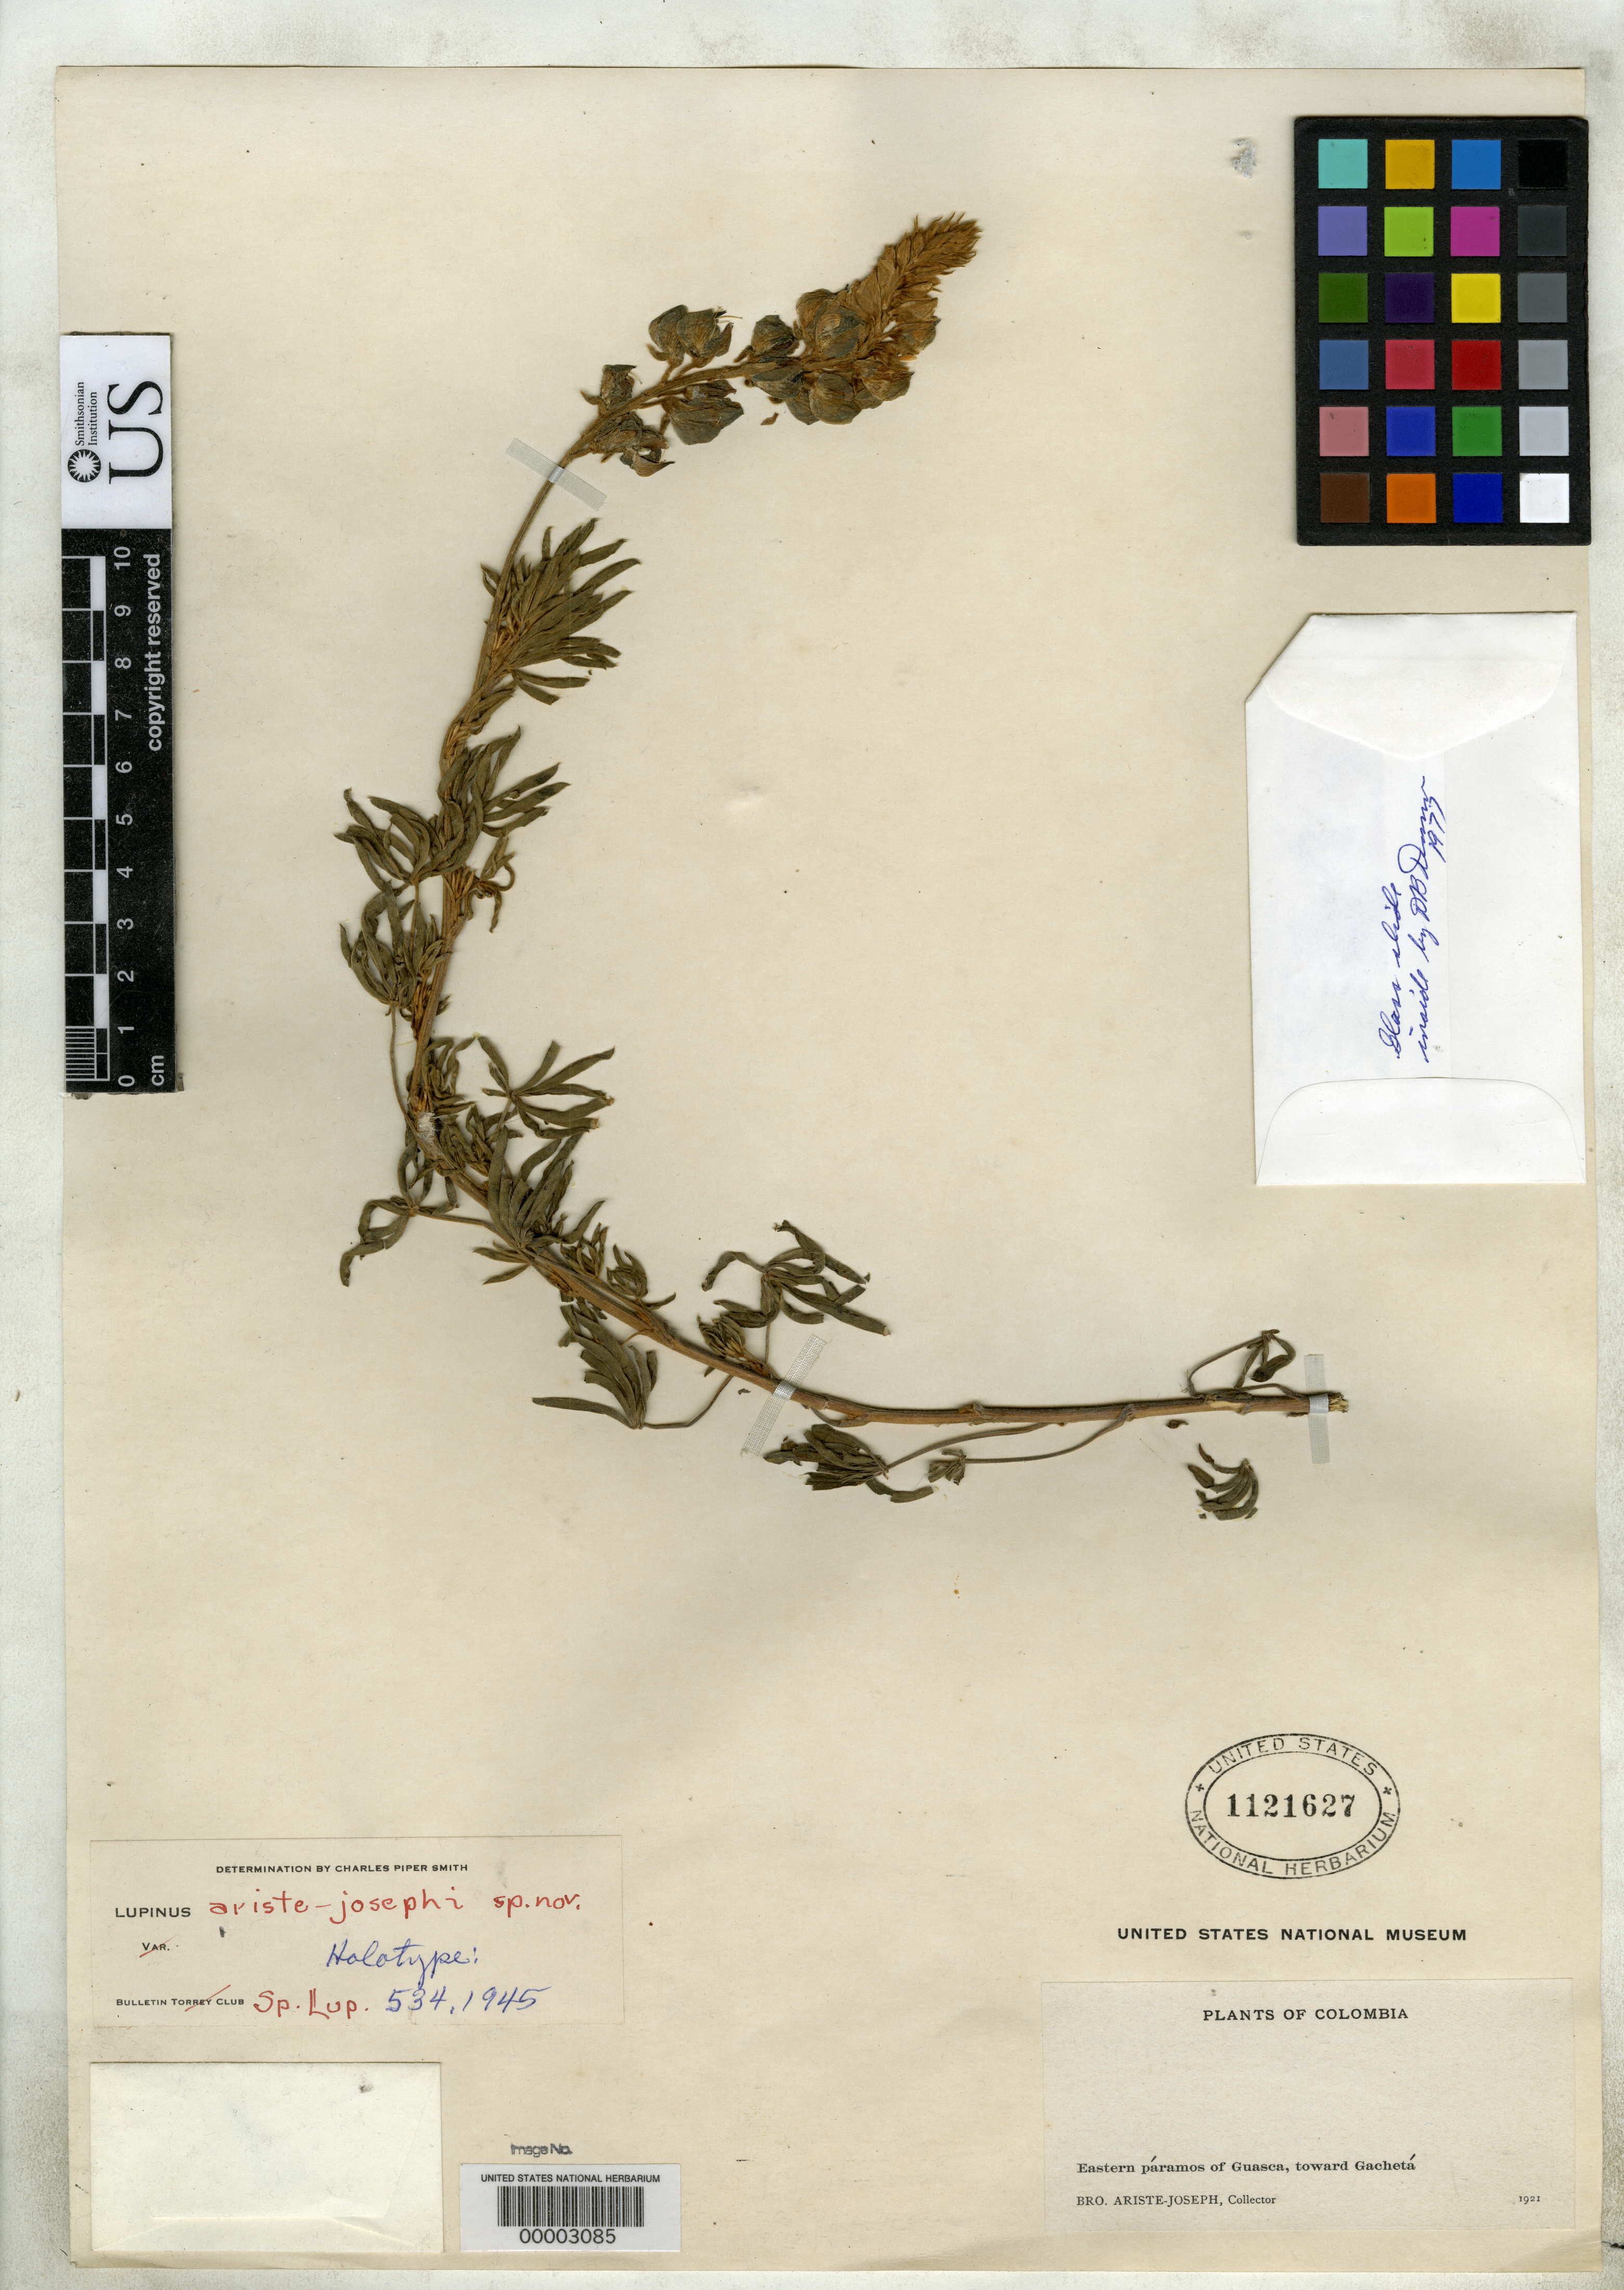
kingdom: Plantae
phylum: Tracheophyta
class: Magnoliopsida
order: Fabales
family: Fabaceae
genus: Lupinus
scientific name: Lupinus ariste-josephii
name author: C.P. Sm.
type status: Holotype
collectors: Bro. Ariste-Joseph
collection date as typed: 1921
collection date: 1921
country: Colombia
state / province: Cundinamarca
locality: E Paramos of Guasca, toward Gacheta.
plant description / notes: Specific epithet annotated and published as "ariste-josephi".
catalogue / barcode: US 1121627